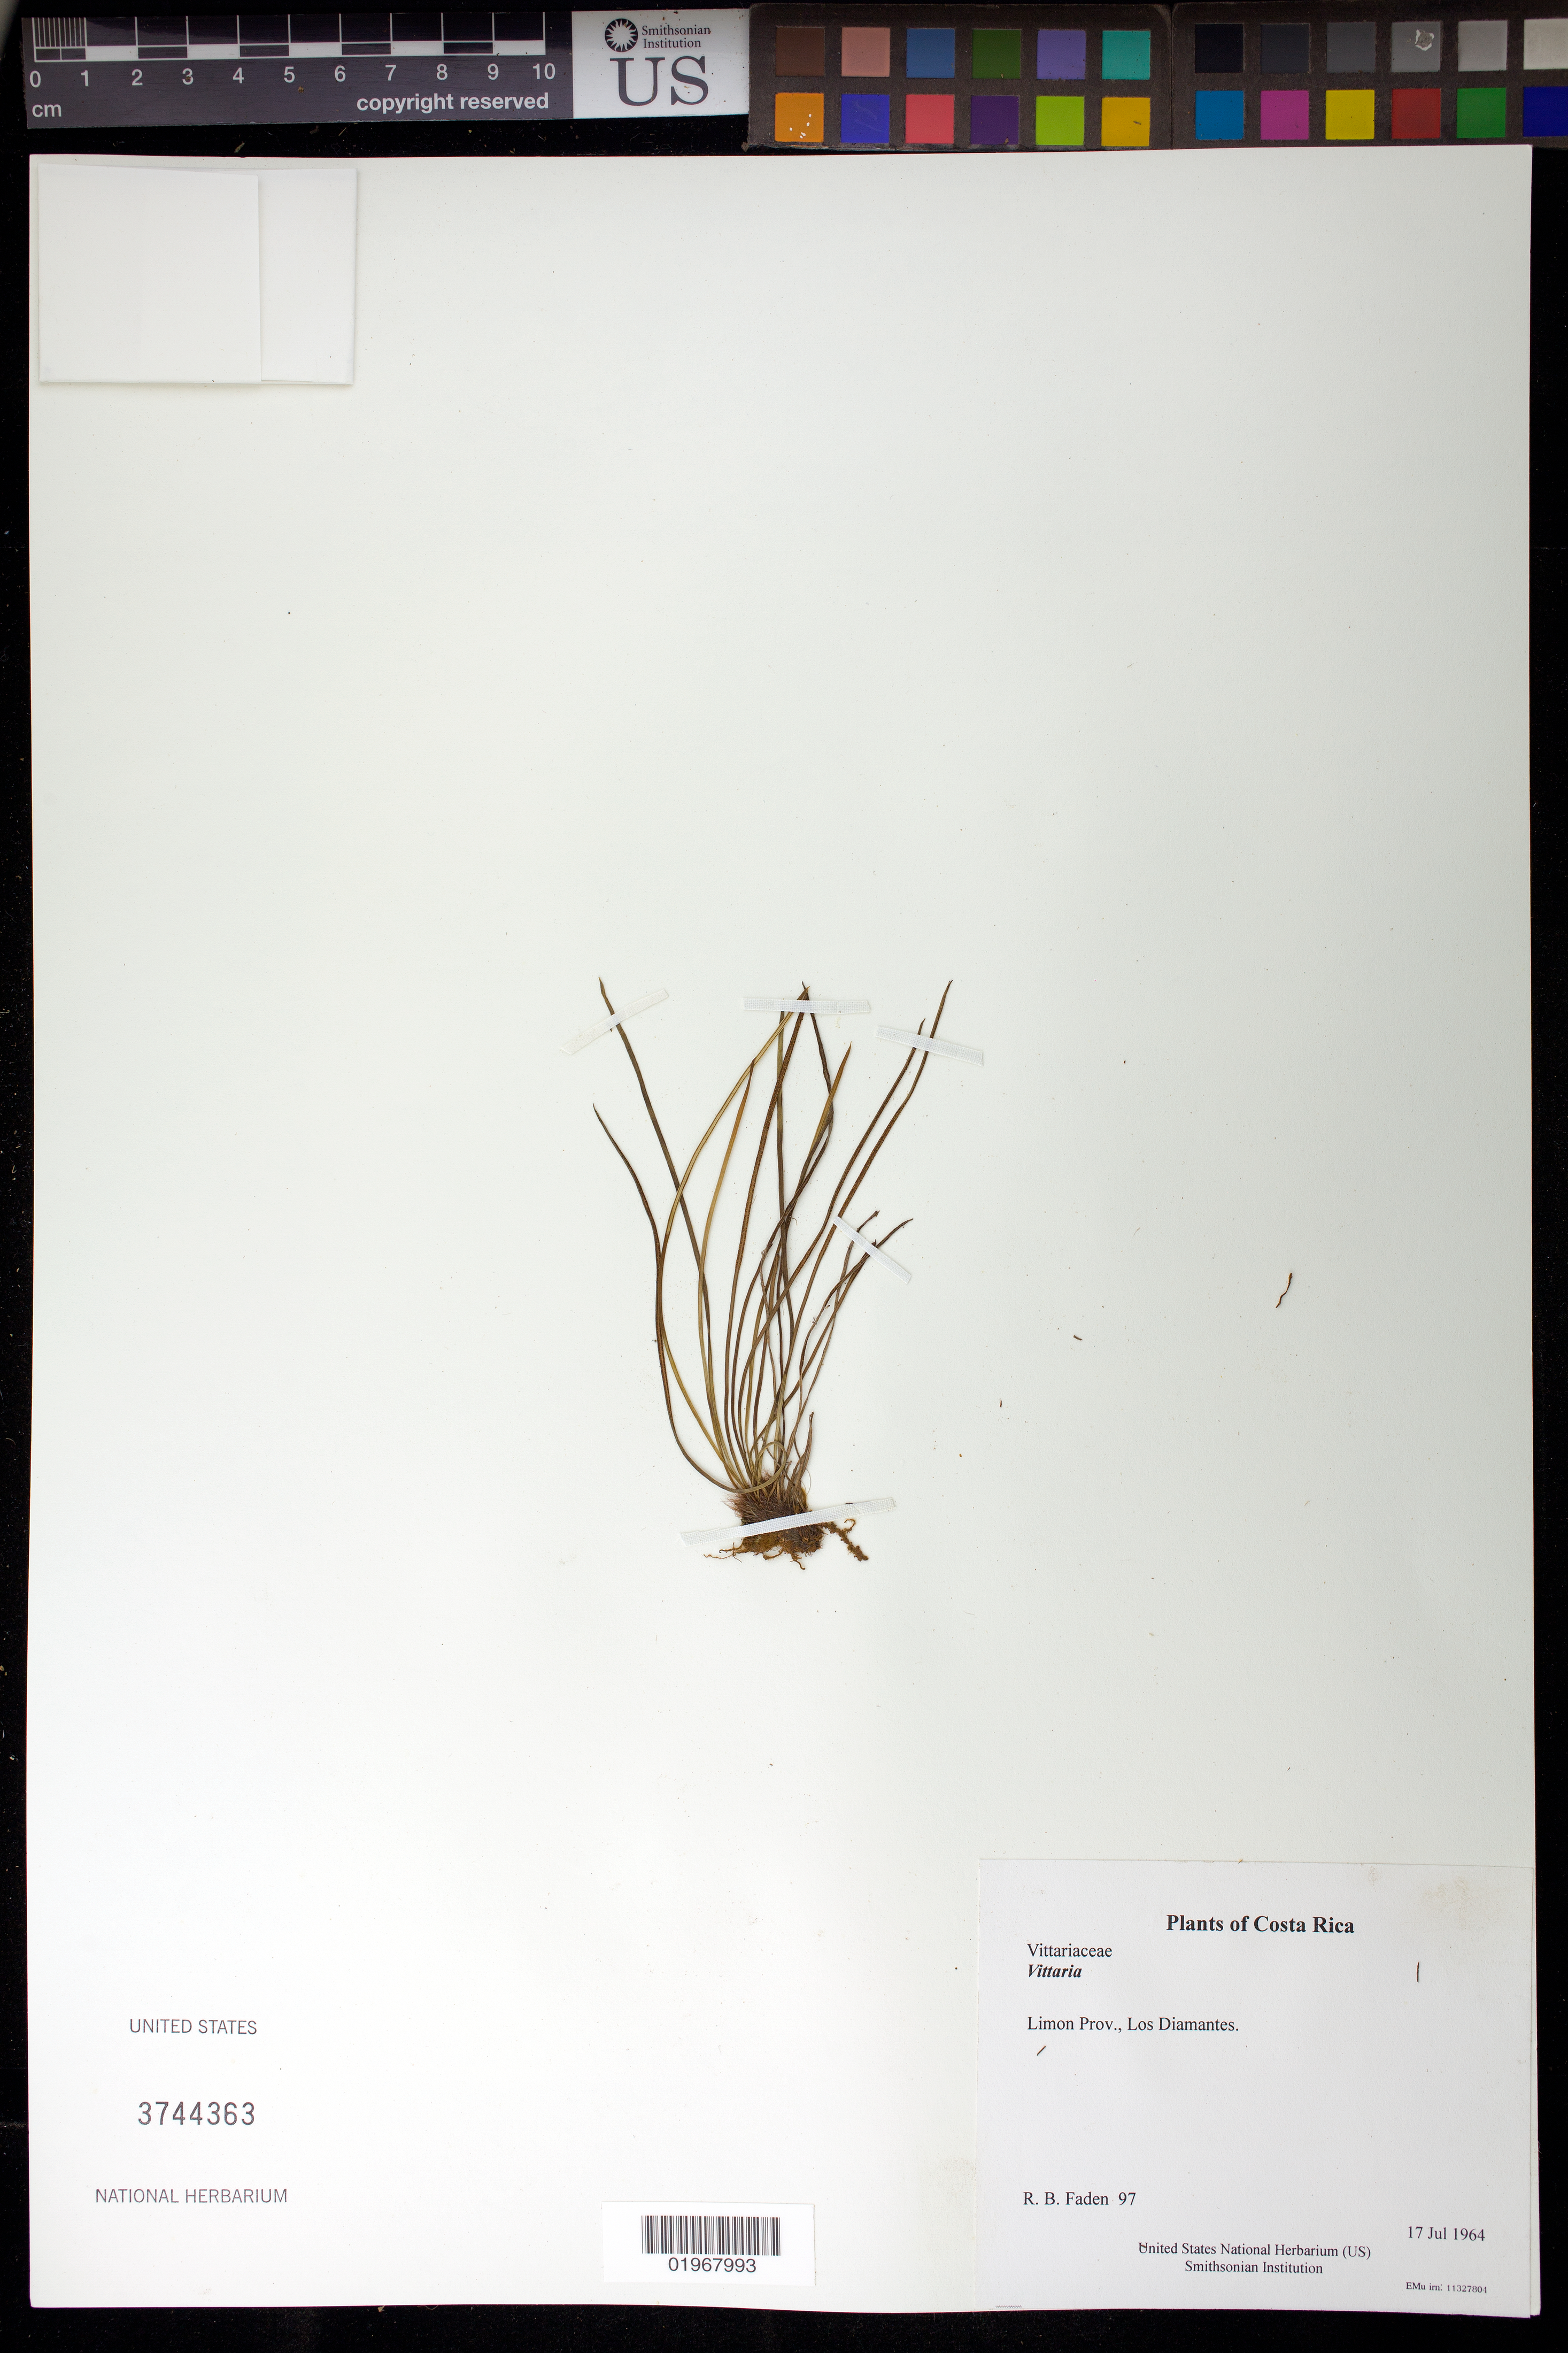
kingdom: Plantae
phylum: Tracheophyta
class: Polypodiopsida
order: Polypodiales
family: Pteridaceae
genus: Vittaria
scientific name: Vittaria sp.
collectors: R. B. Faden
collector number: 97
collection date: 1964-07-17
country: Costa Rica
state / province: Limon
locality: Los Diamantes.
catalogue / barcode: US 3744363